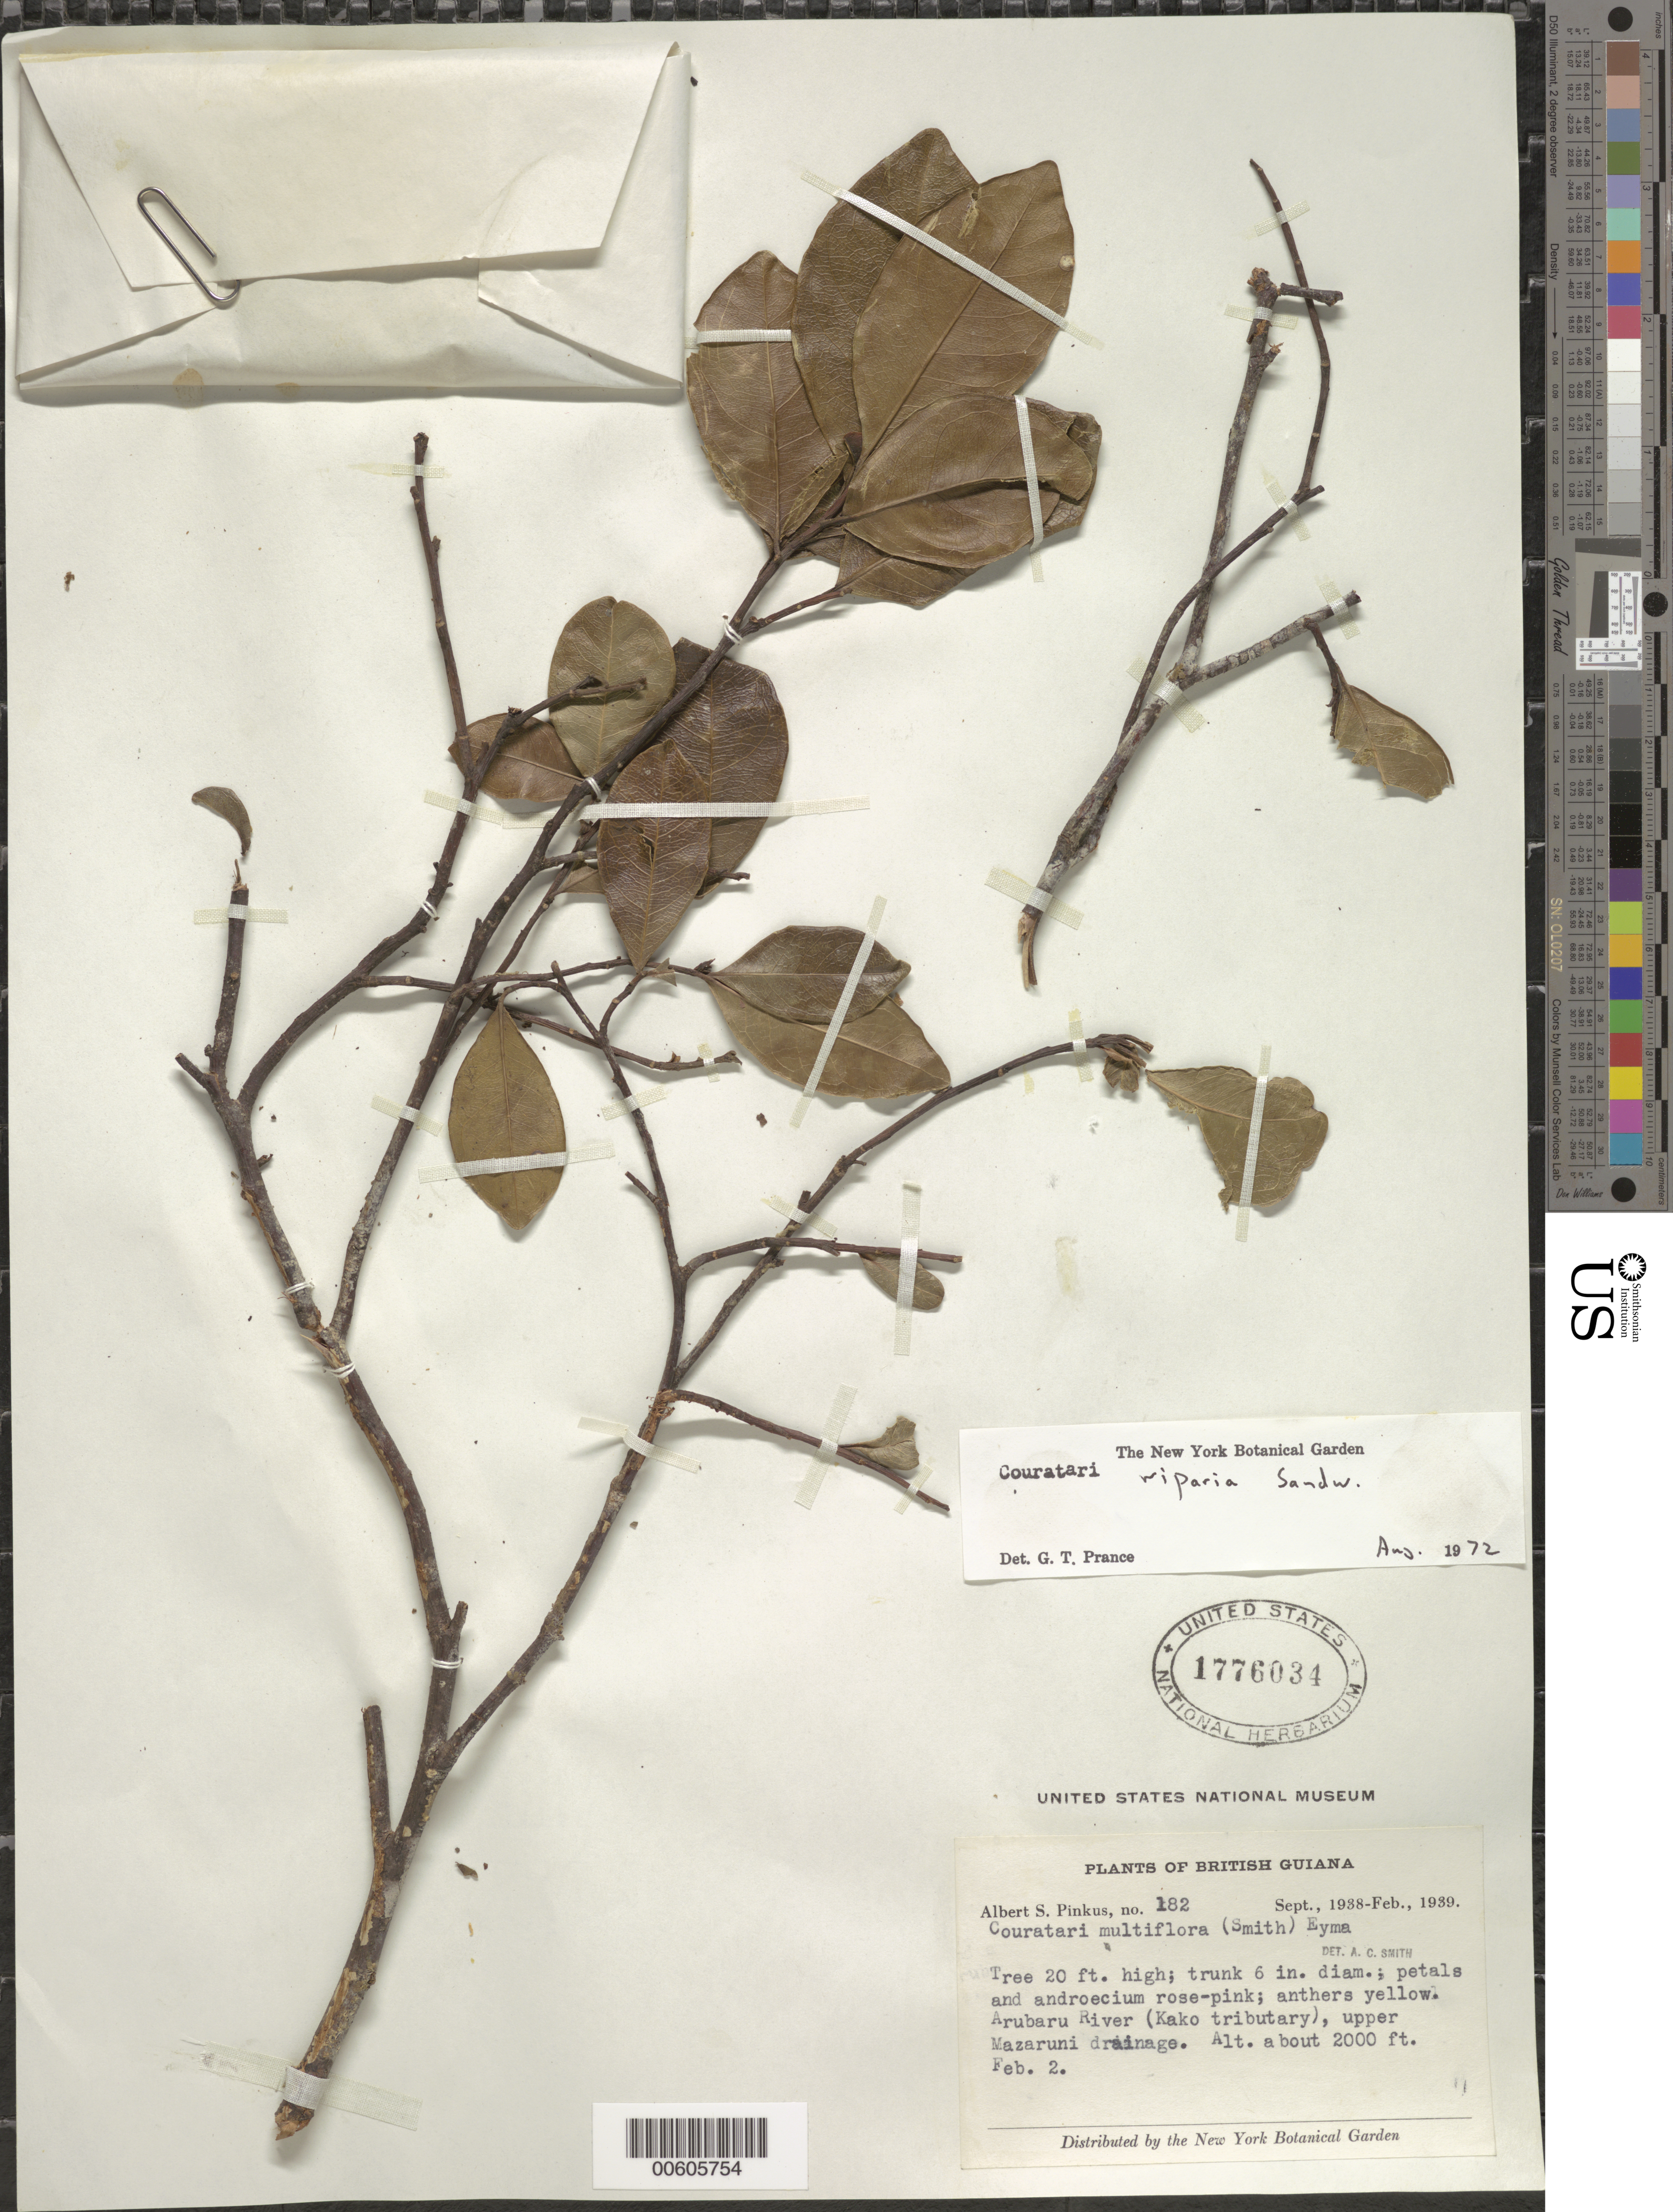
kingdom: Plantae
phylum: Tracheophyta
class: Magnoliopsida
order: Ericales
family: Lecythidaceae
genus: Couratari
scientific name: Couratari riparia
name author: Sandwith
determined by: Prance, G. T.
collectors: A. Pinkus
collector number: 182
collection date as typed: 2-Feb-39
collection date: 1939-02-02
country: Guyana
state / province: Cuyuni-Mazaruni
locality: Arabaru R. (Kako trib.), upper Mazaruni drainage, near Haiamatipu Mt.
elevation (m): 610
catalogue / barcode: US 1776034